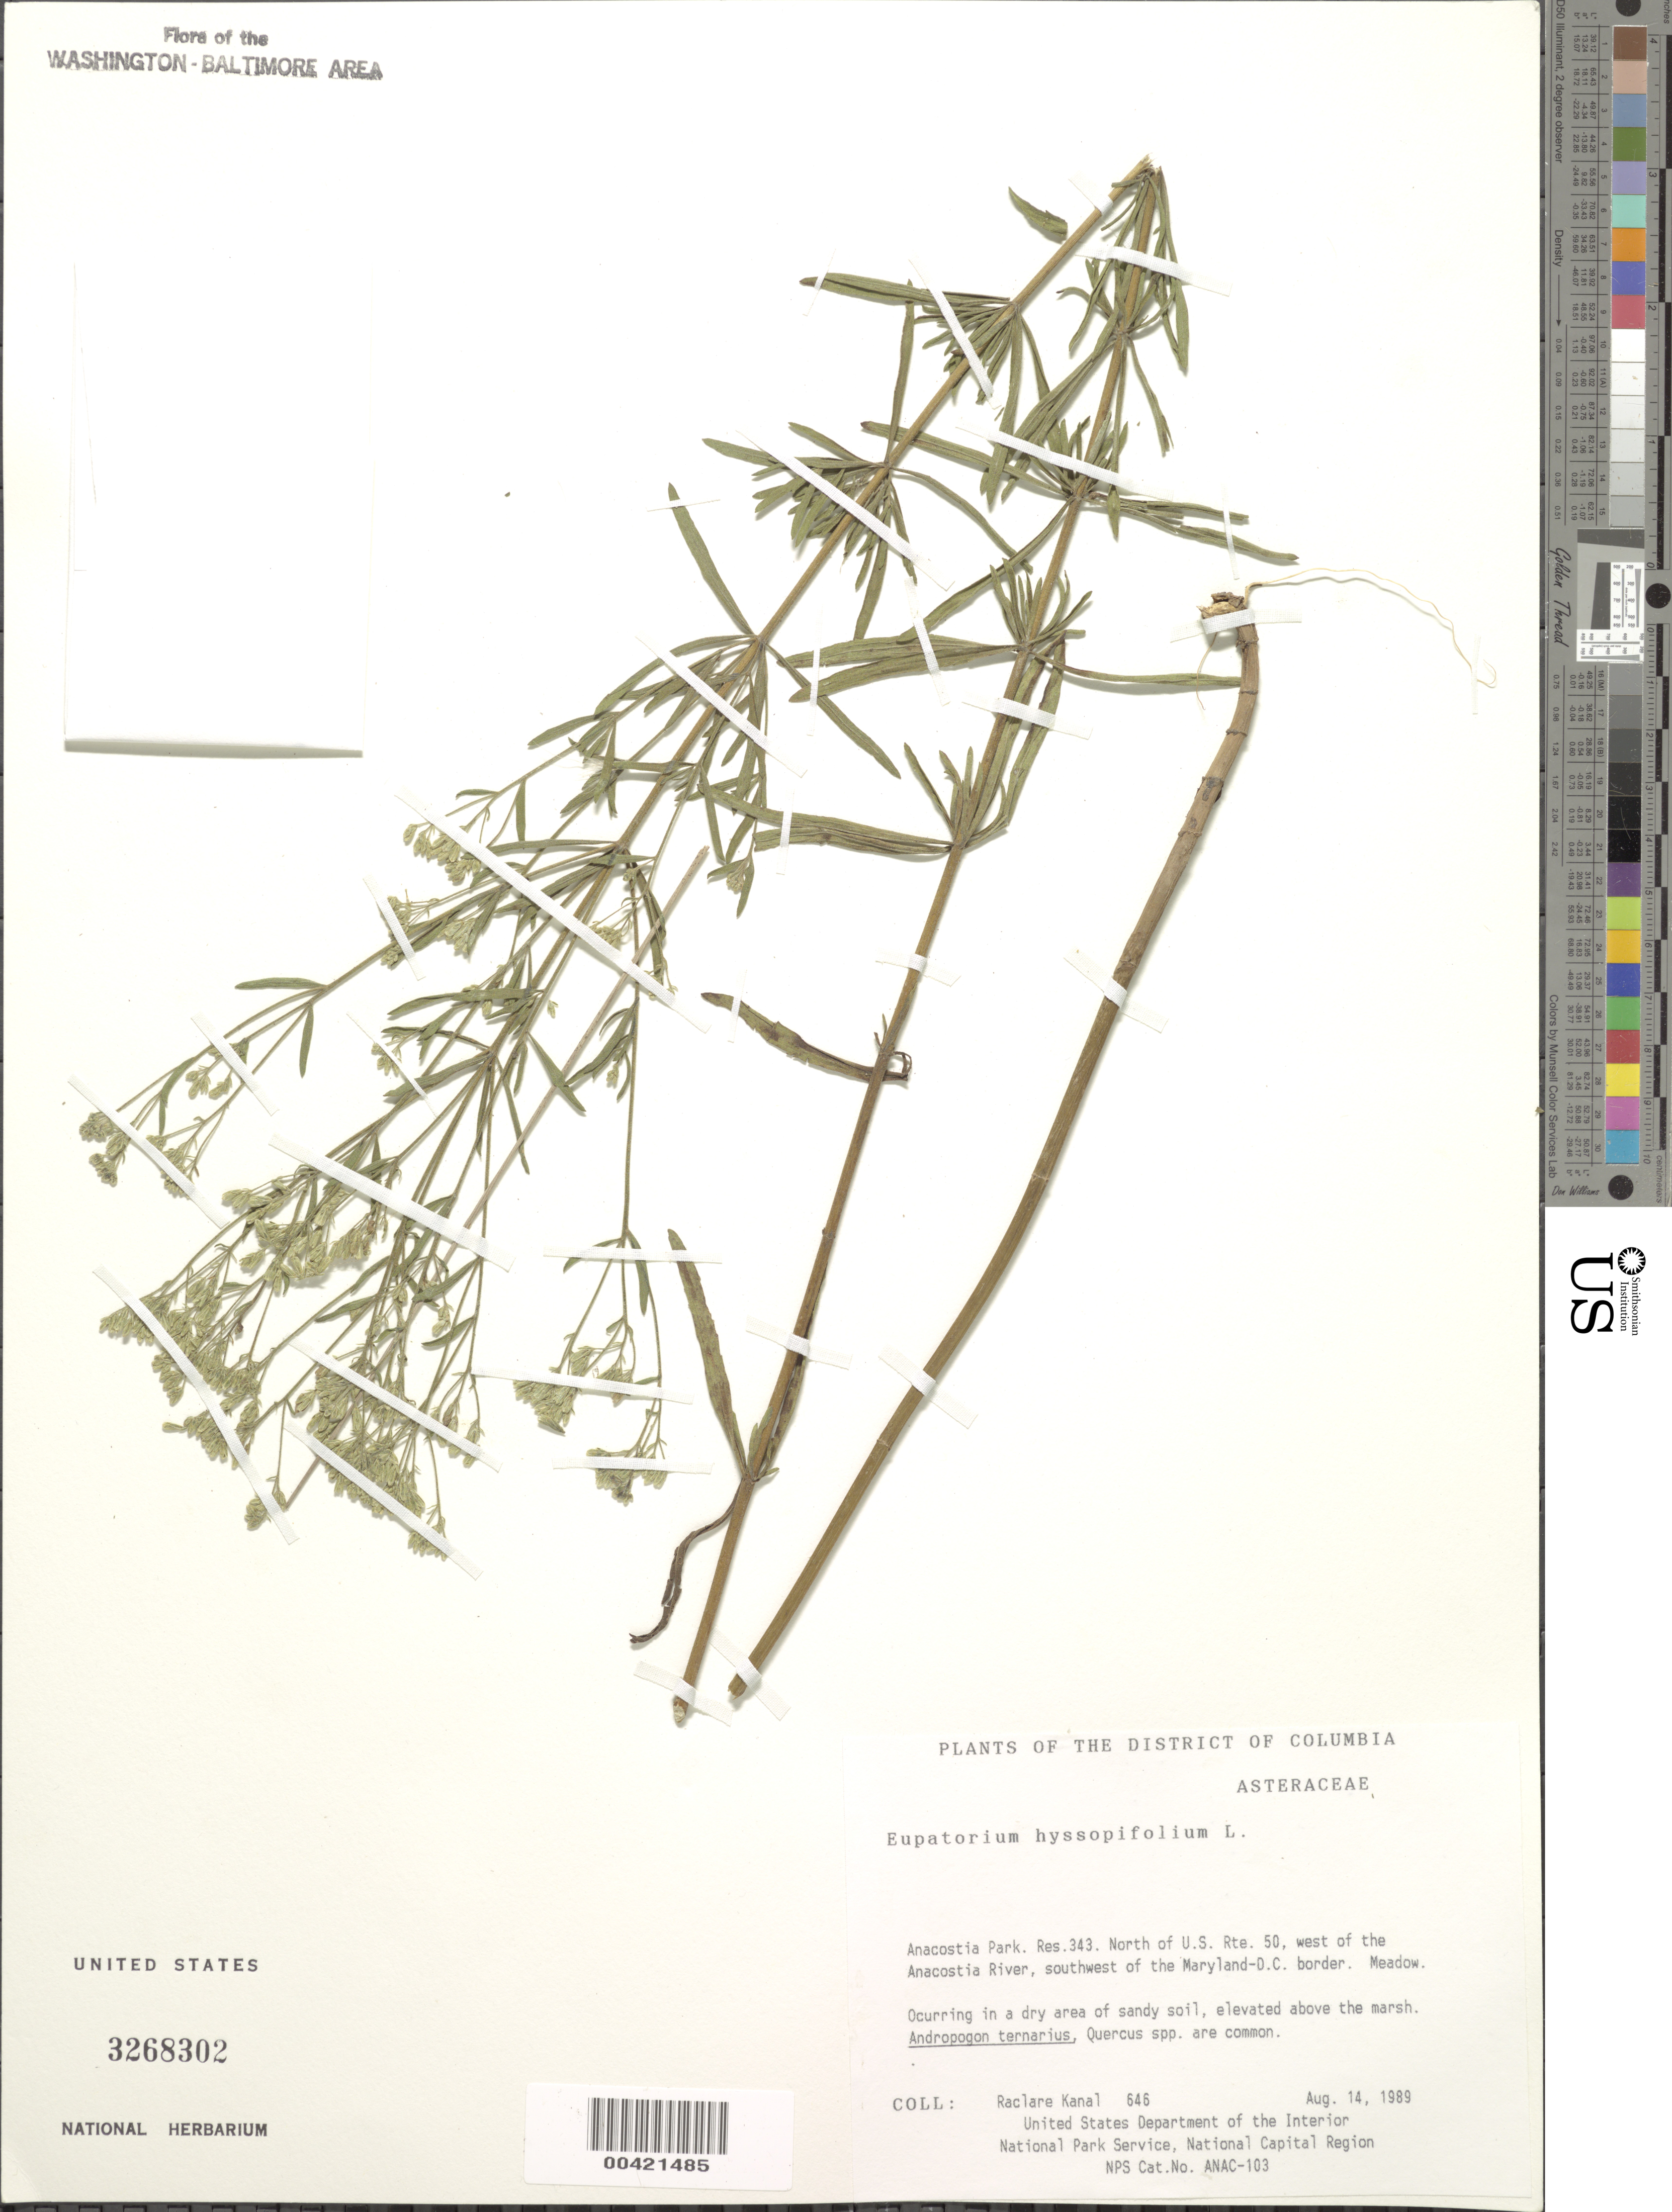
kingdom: Plantae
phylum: Tracheophyta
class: Magnoliopsida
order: Asterales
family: Asteraceae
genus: Eupatorium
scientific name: Eupatorium hyssopifolium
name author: L.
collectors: R. Kanal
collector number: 646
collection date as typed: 14 Aug 1989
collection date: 1989-08-14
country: United States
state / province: District of Columbia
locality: Anacostia Park, Res 343, N of US Rte 50, W of Anacostia River, SW of MD-DC border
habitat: Meadow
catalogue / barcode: US 3268302